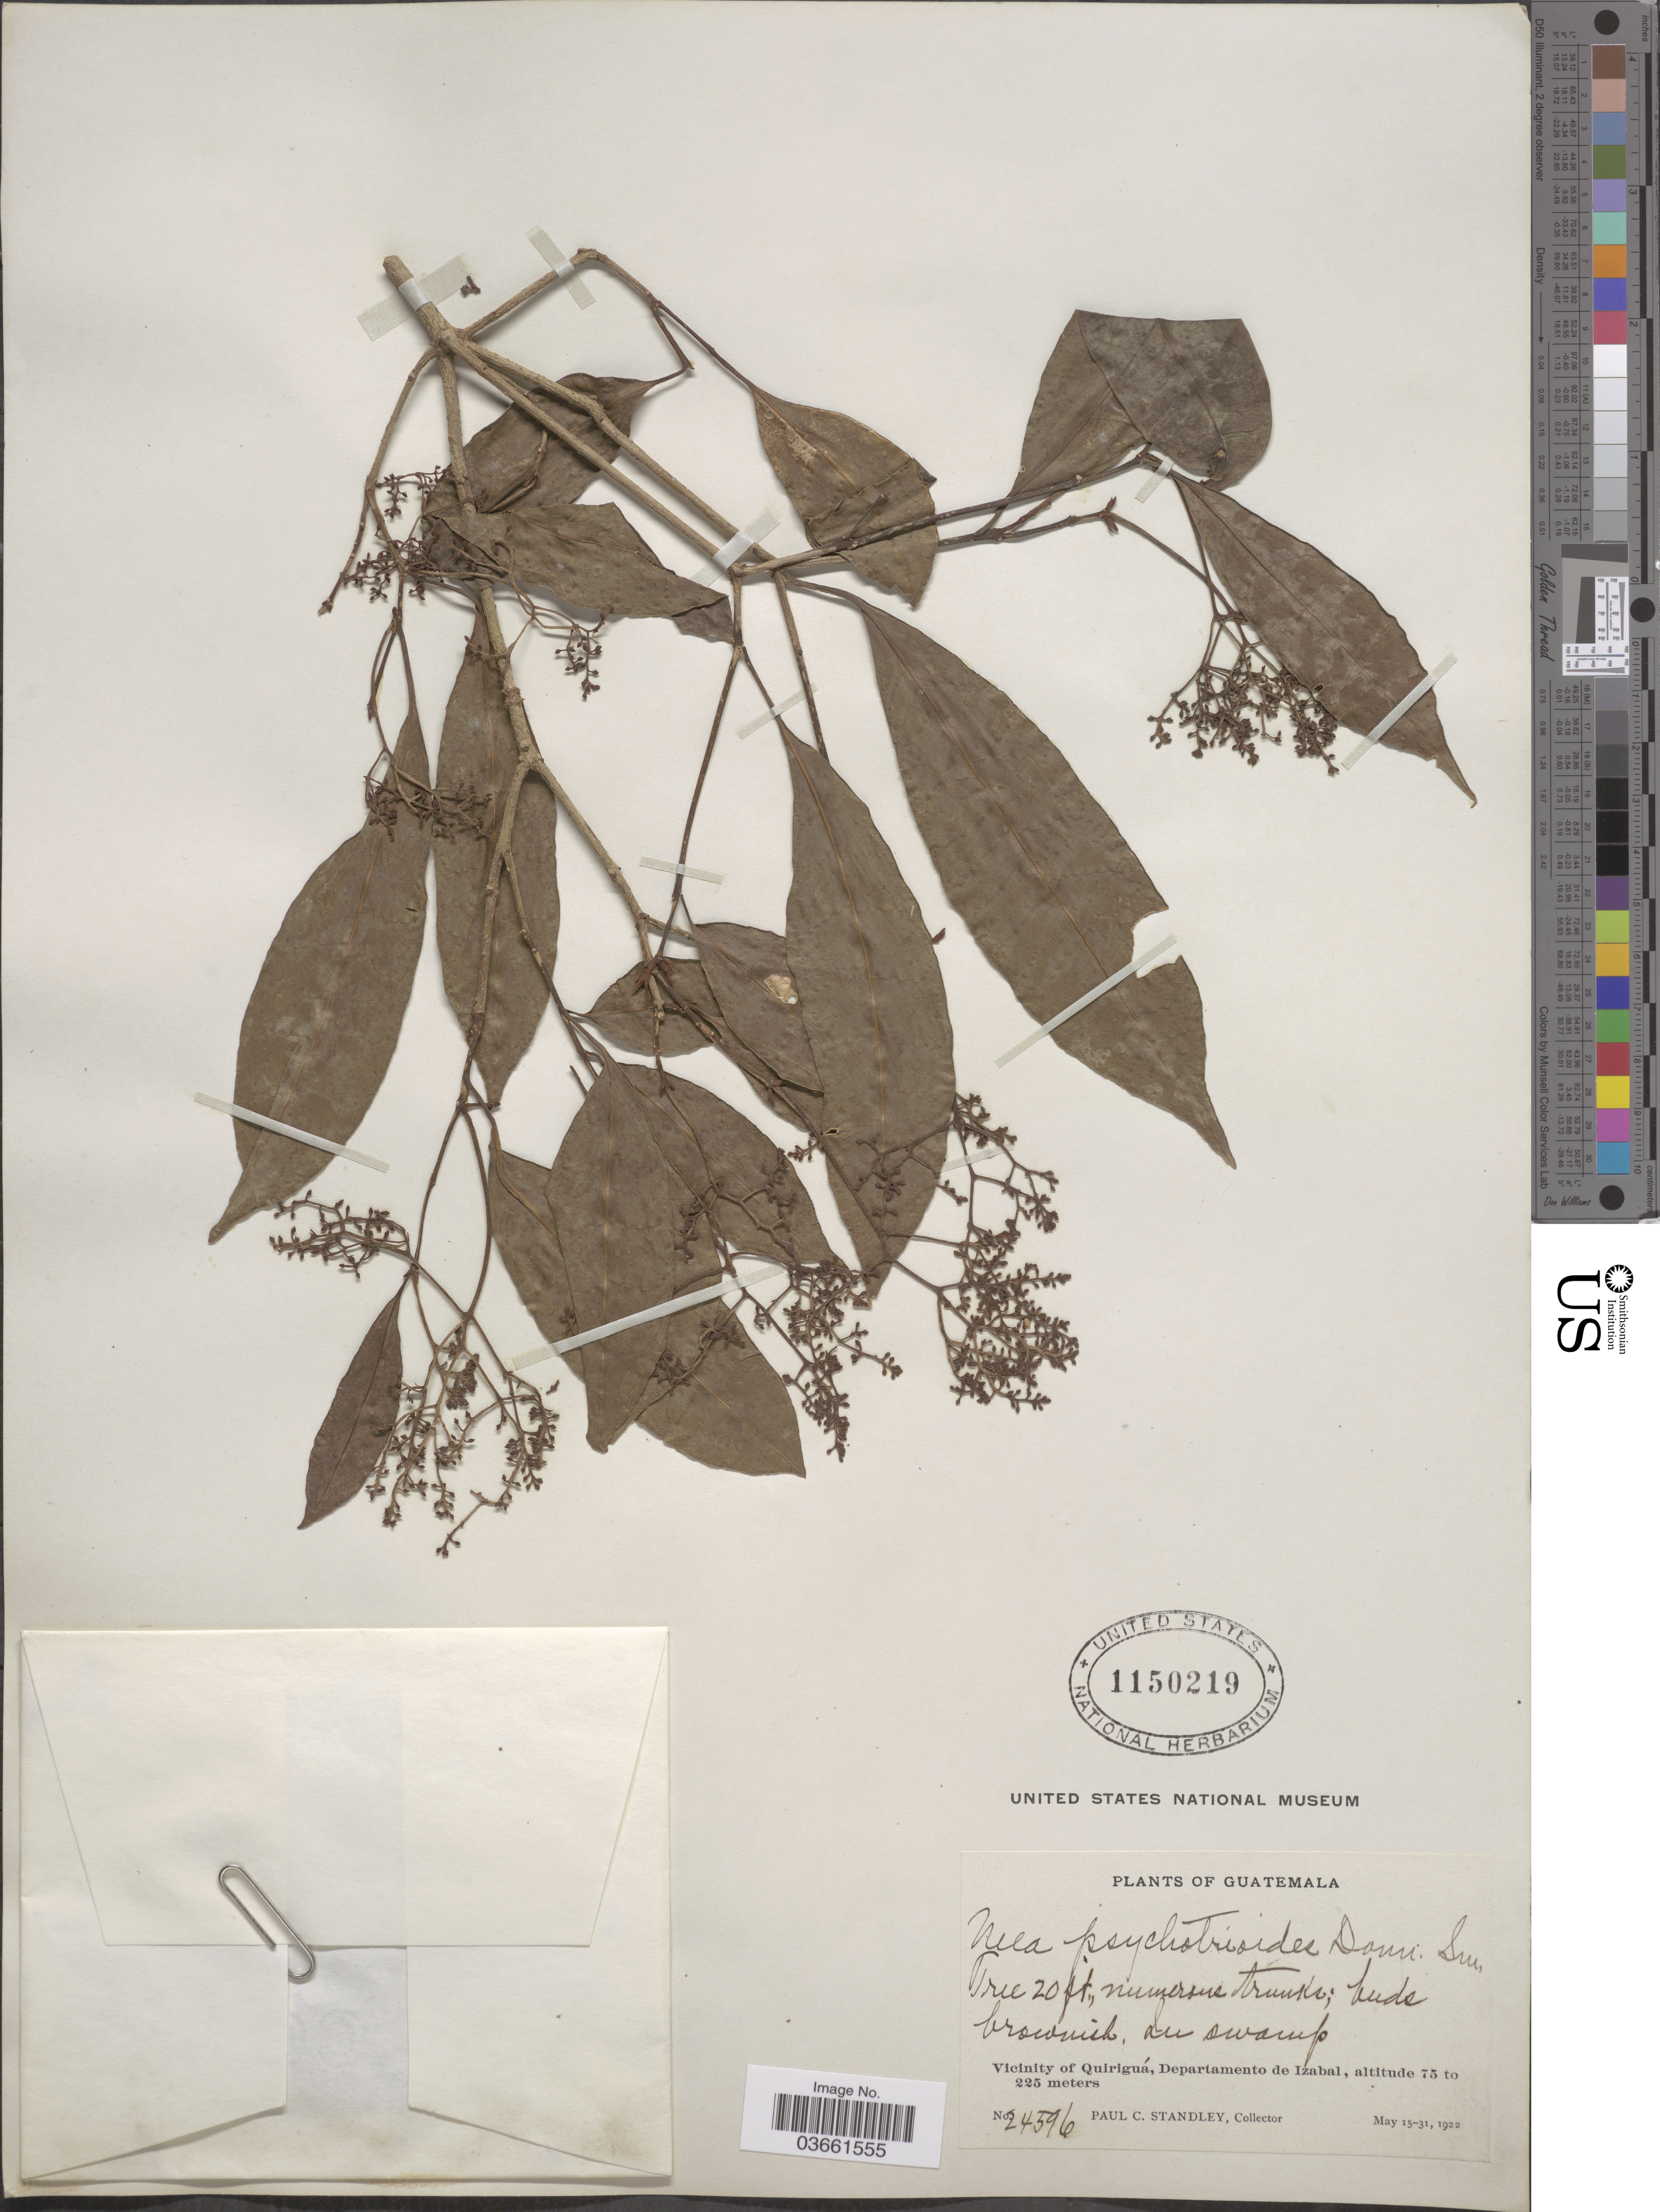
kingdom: Plantae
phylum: Tracheophyta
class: Magnoliopsida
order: Caryophyllales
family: Nyctaginaceae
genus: Neea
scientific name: Neea psychotrioides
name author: Donn. Sm.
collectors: P. C. Standley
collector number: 24596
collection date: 1922-05-15/1922-05-31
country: Guatemala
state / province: Izabal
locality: In swamp. Vicinity of Quiriguá, Departamento de Izabal.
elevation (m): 75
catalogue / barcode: US 1150219